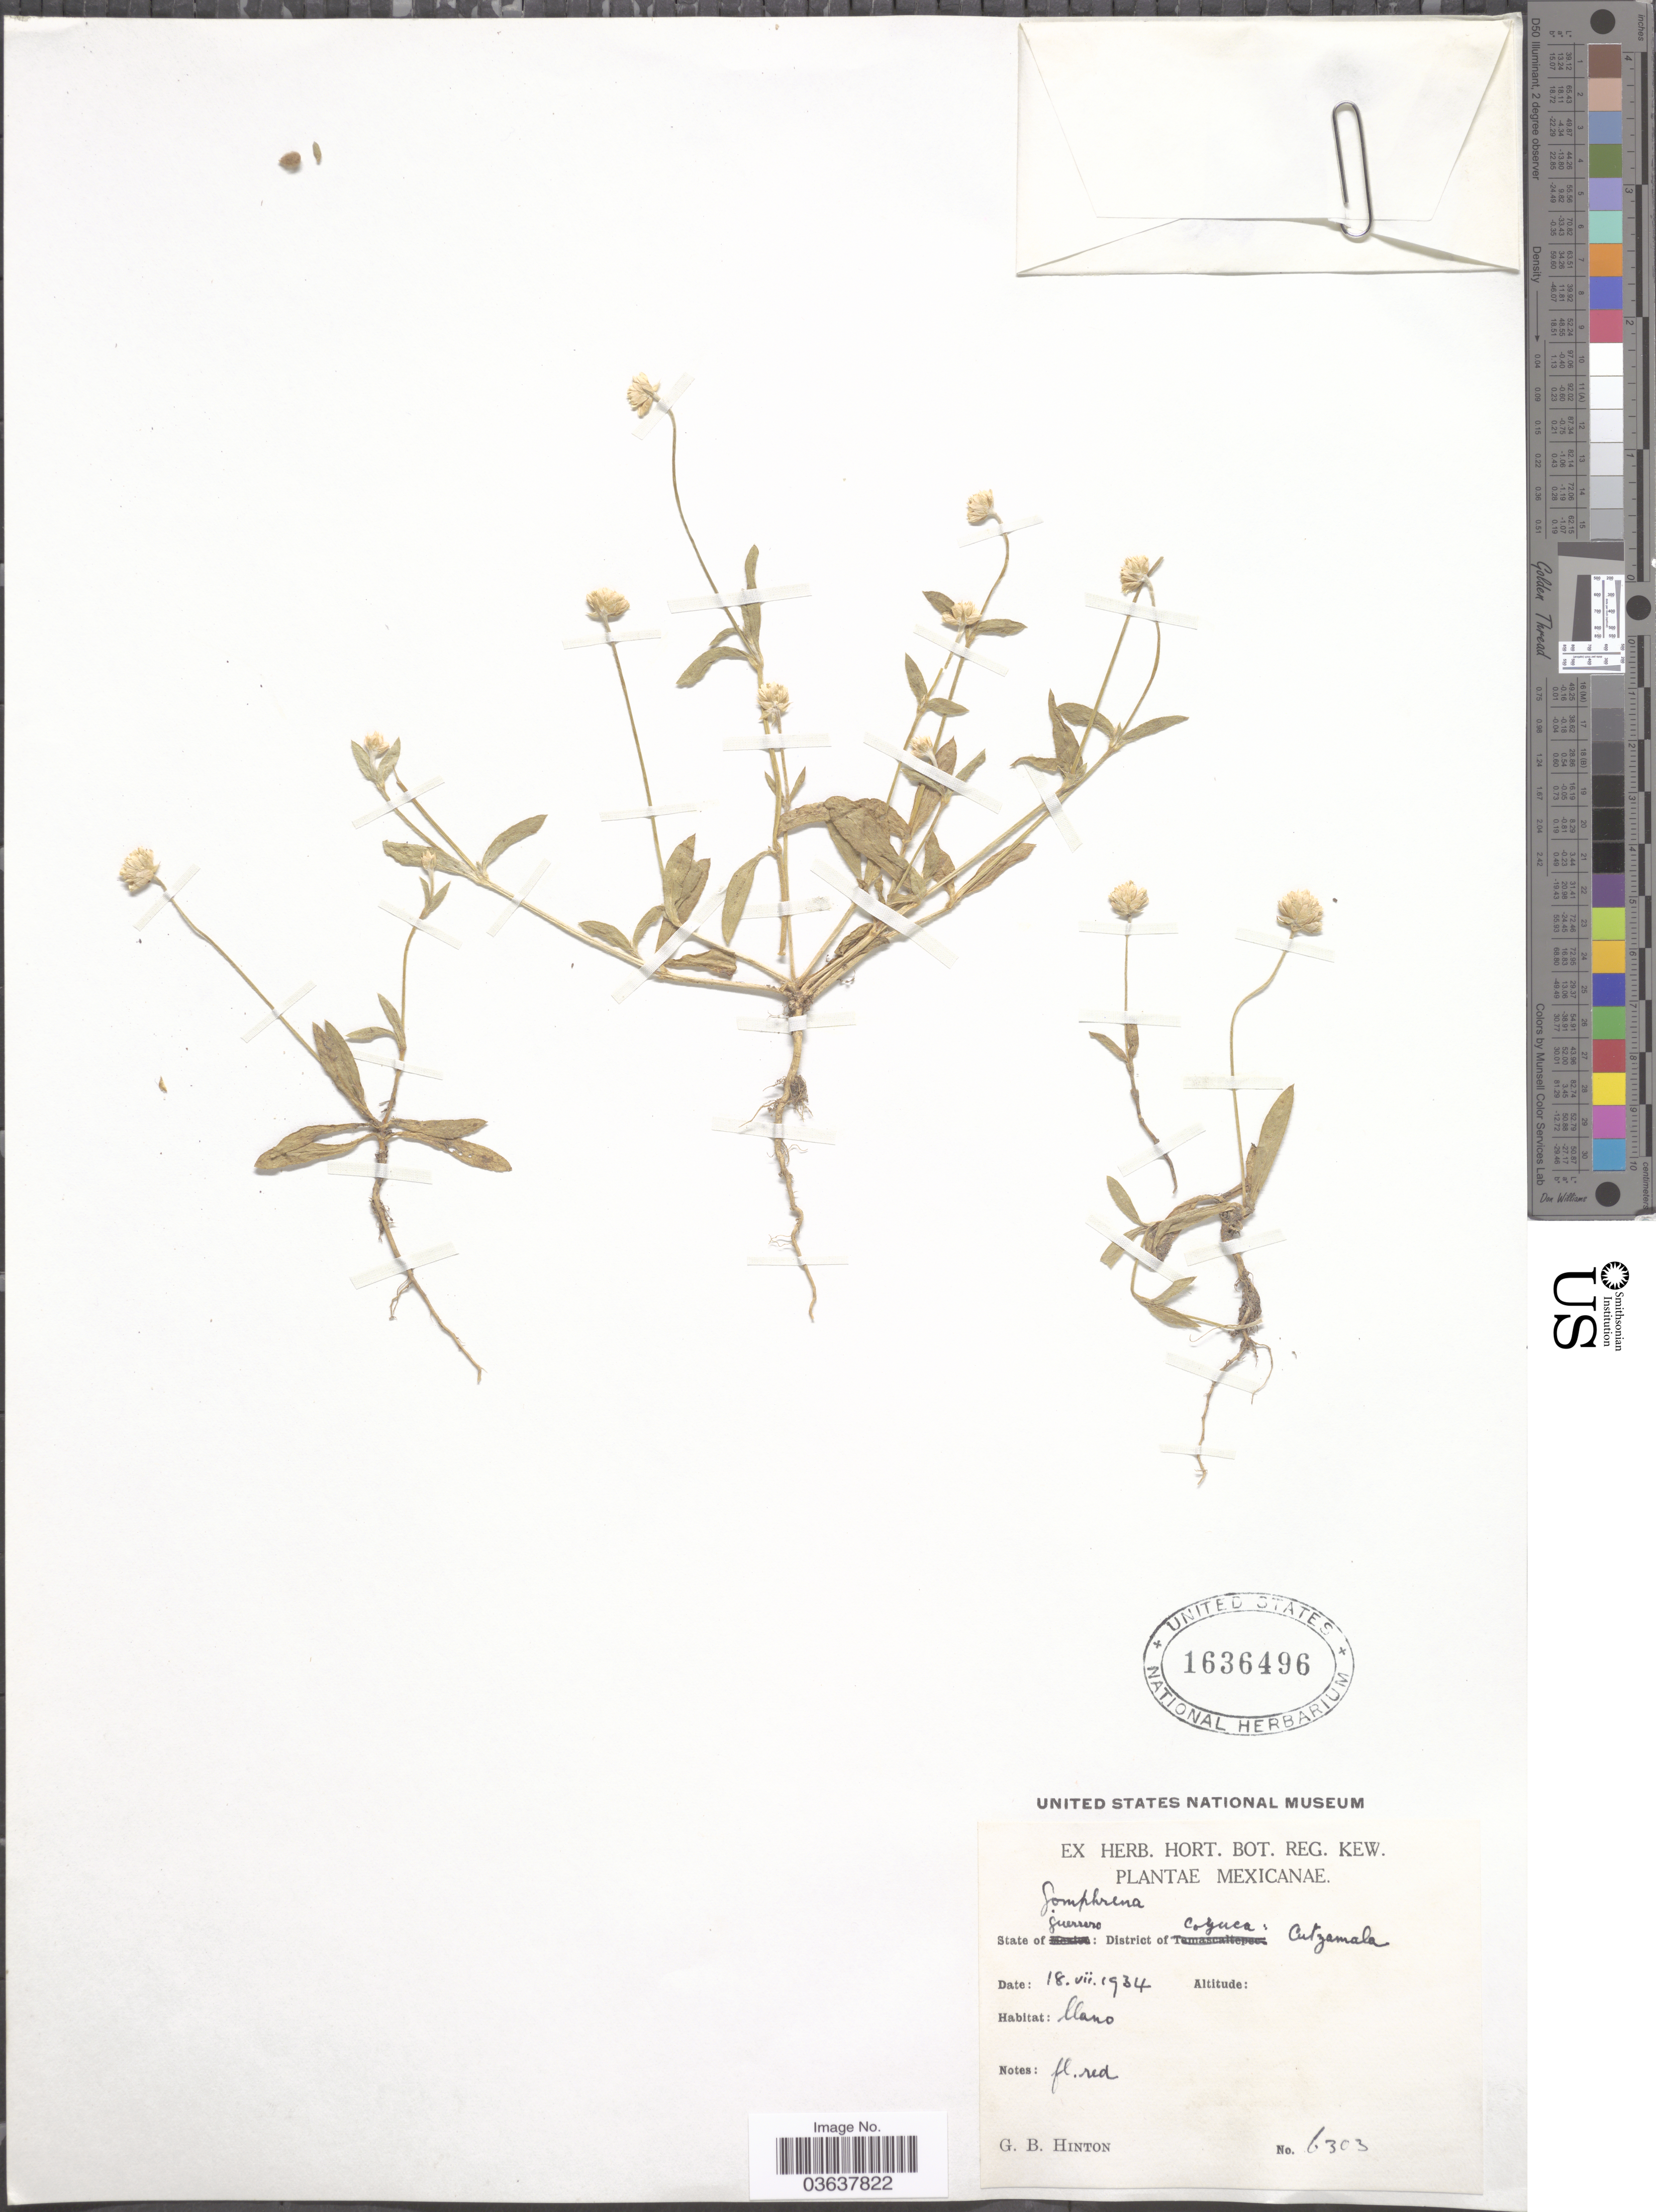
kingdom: Plantae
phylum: Tracheophyta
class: Magnoliopsida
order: Caryophyllales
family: Amaranthaceae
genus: Gomphrena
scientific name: Gomphrena sp.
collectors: G. B. Hinton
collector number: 6303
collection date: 1934-07-18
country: Mexico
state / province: Guerrero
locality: District of Coyuca: Cutzamala.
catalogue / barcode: US 1636496